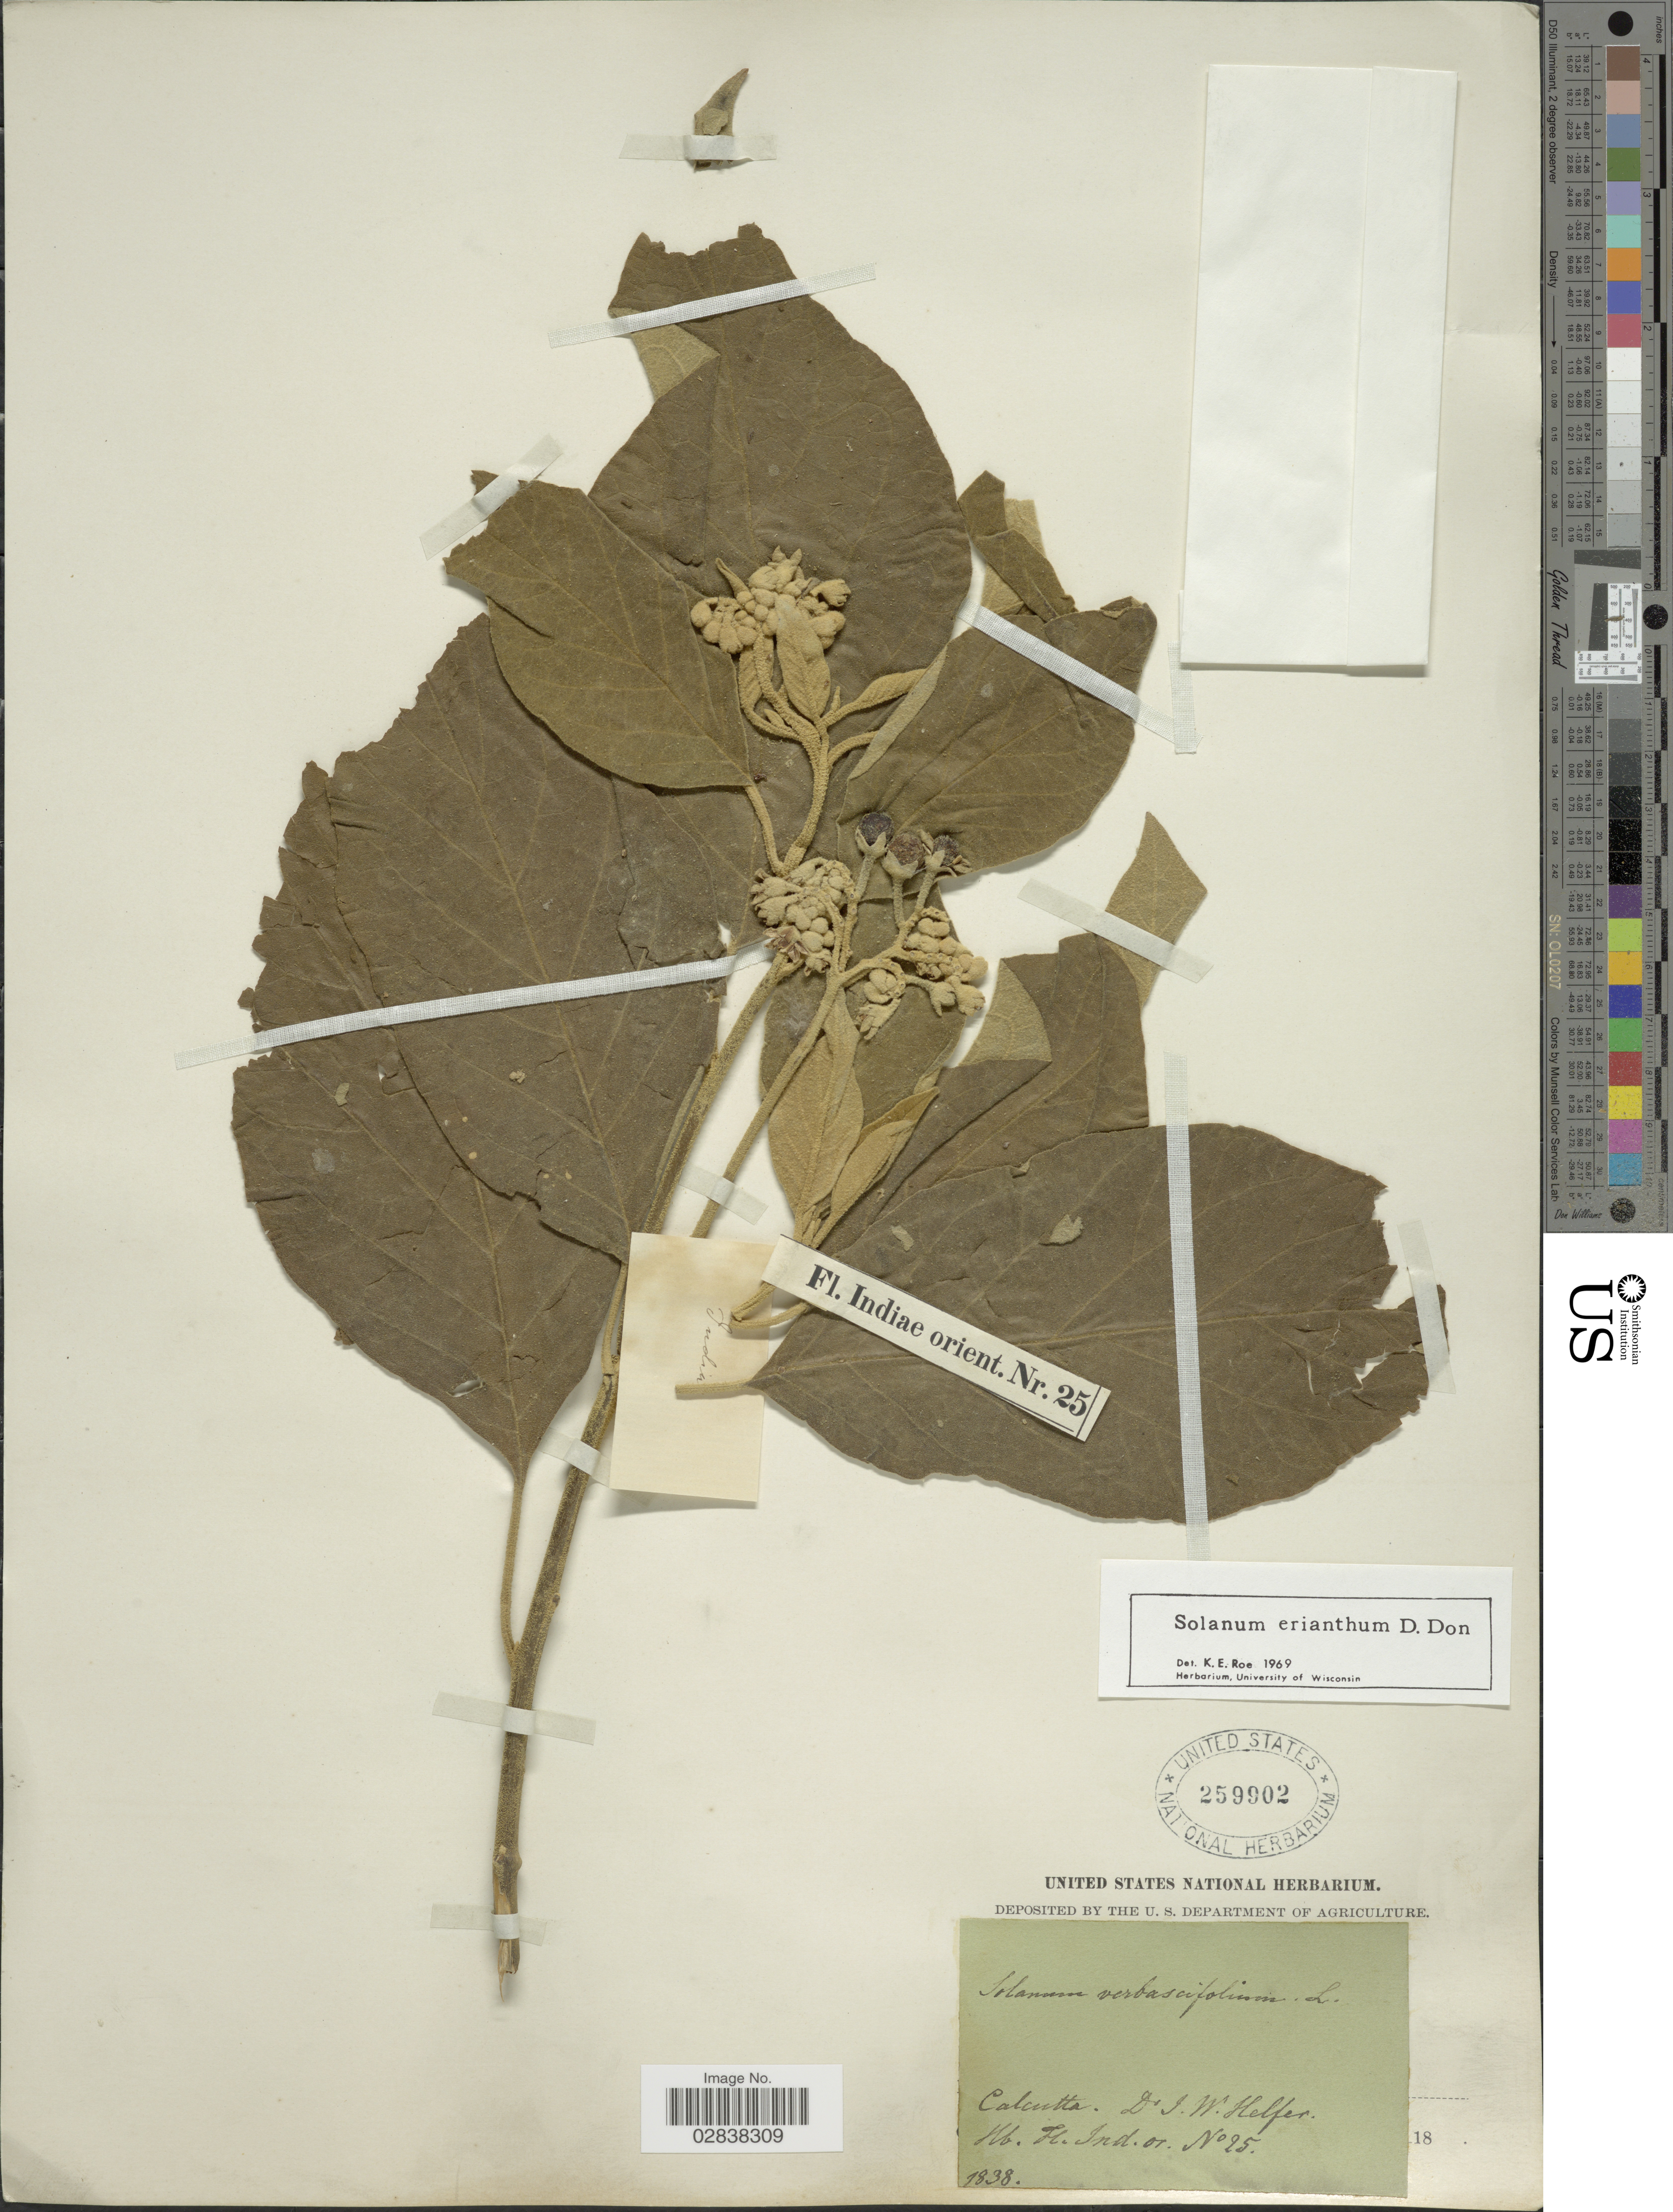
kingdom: Plantae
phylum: Tracheophyta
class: Magnoliopsida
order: Solanales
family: Solanaceae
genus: Solanum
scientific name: Solanum erianthum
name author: D. Don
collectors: J. W. Helfer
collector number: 25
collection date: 1838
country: India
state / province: West Bengal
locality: Calcutta.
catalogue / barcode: US 259902